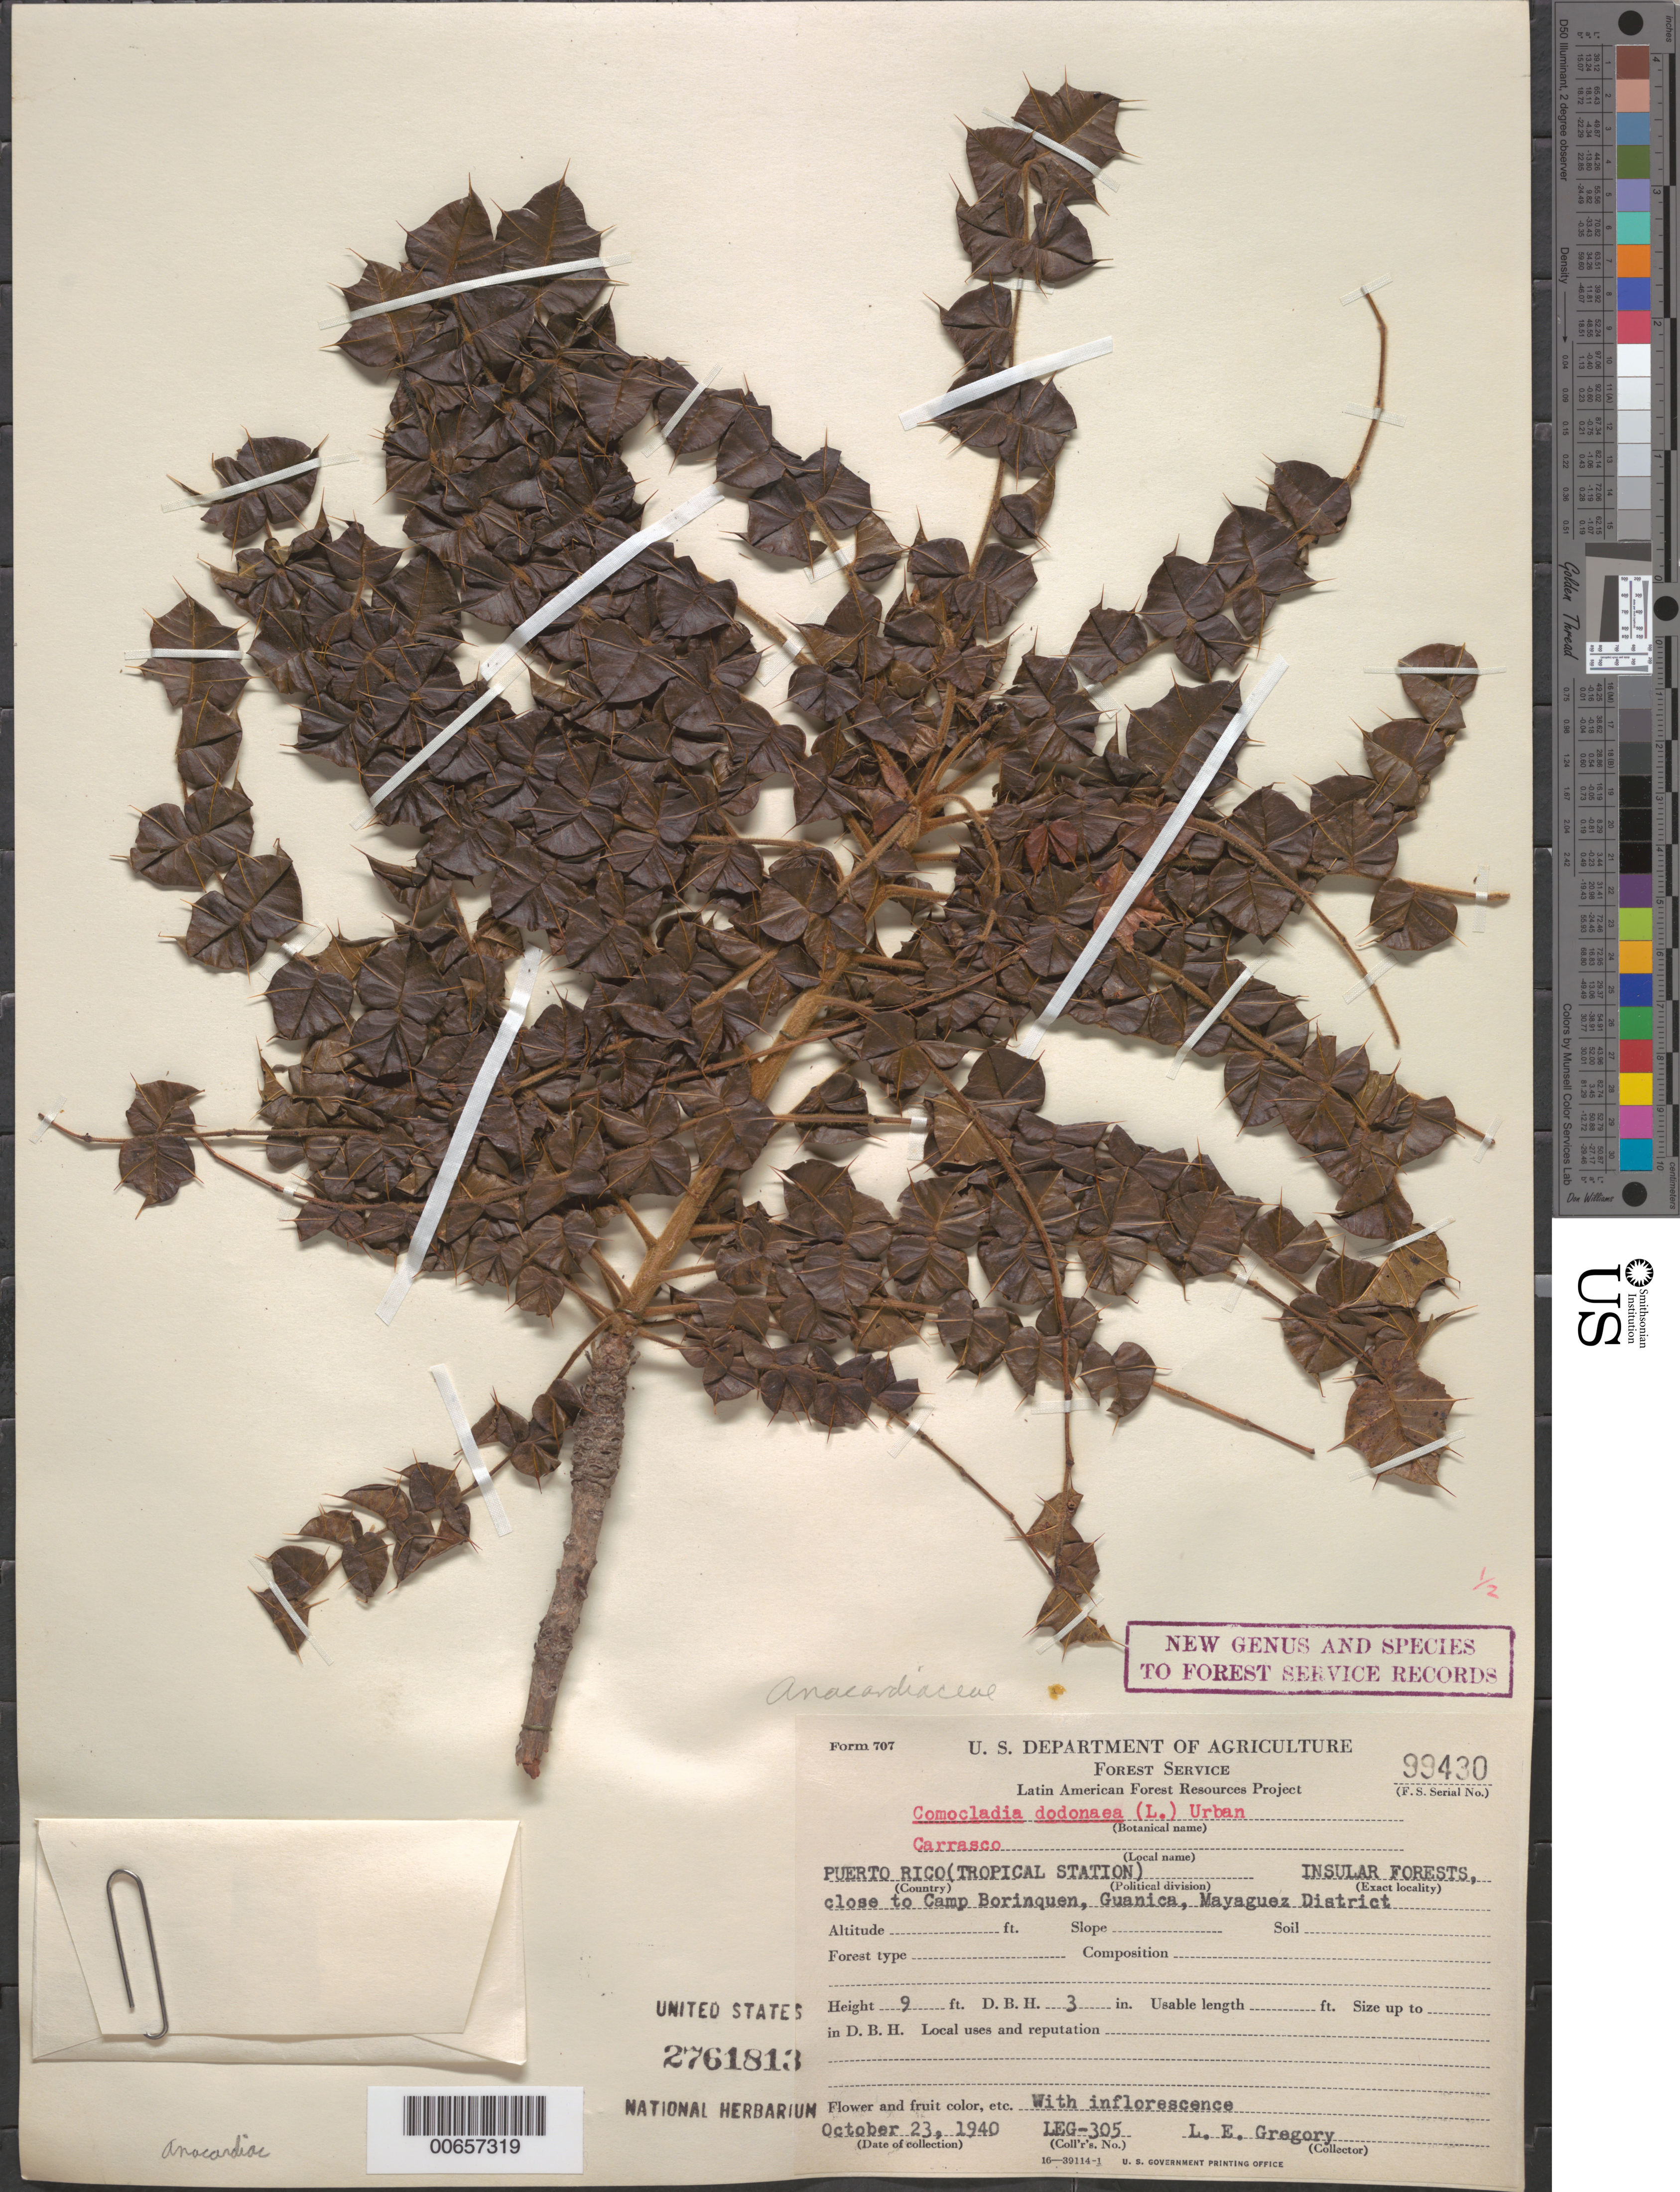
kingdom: Plantae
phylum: Tracheophyta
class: Magnoliopsida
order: Sapindales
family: Anacardiaceae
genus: Comocladia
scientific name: Comocladia dodonaea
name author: (L.) Urb.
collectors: L. E. Gregory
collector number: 305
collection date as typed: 23 Oct 1940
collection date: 1940-10-23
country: Puerto Rico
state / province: Guánica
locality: Guanica, forest close to Camp. Borinquen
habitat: Dry forest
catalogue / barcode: US 2761813